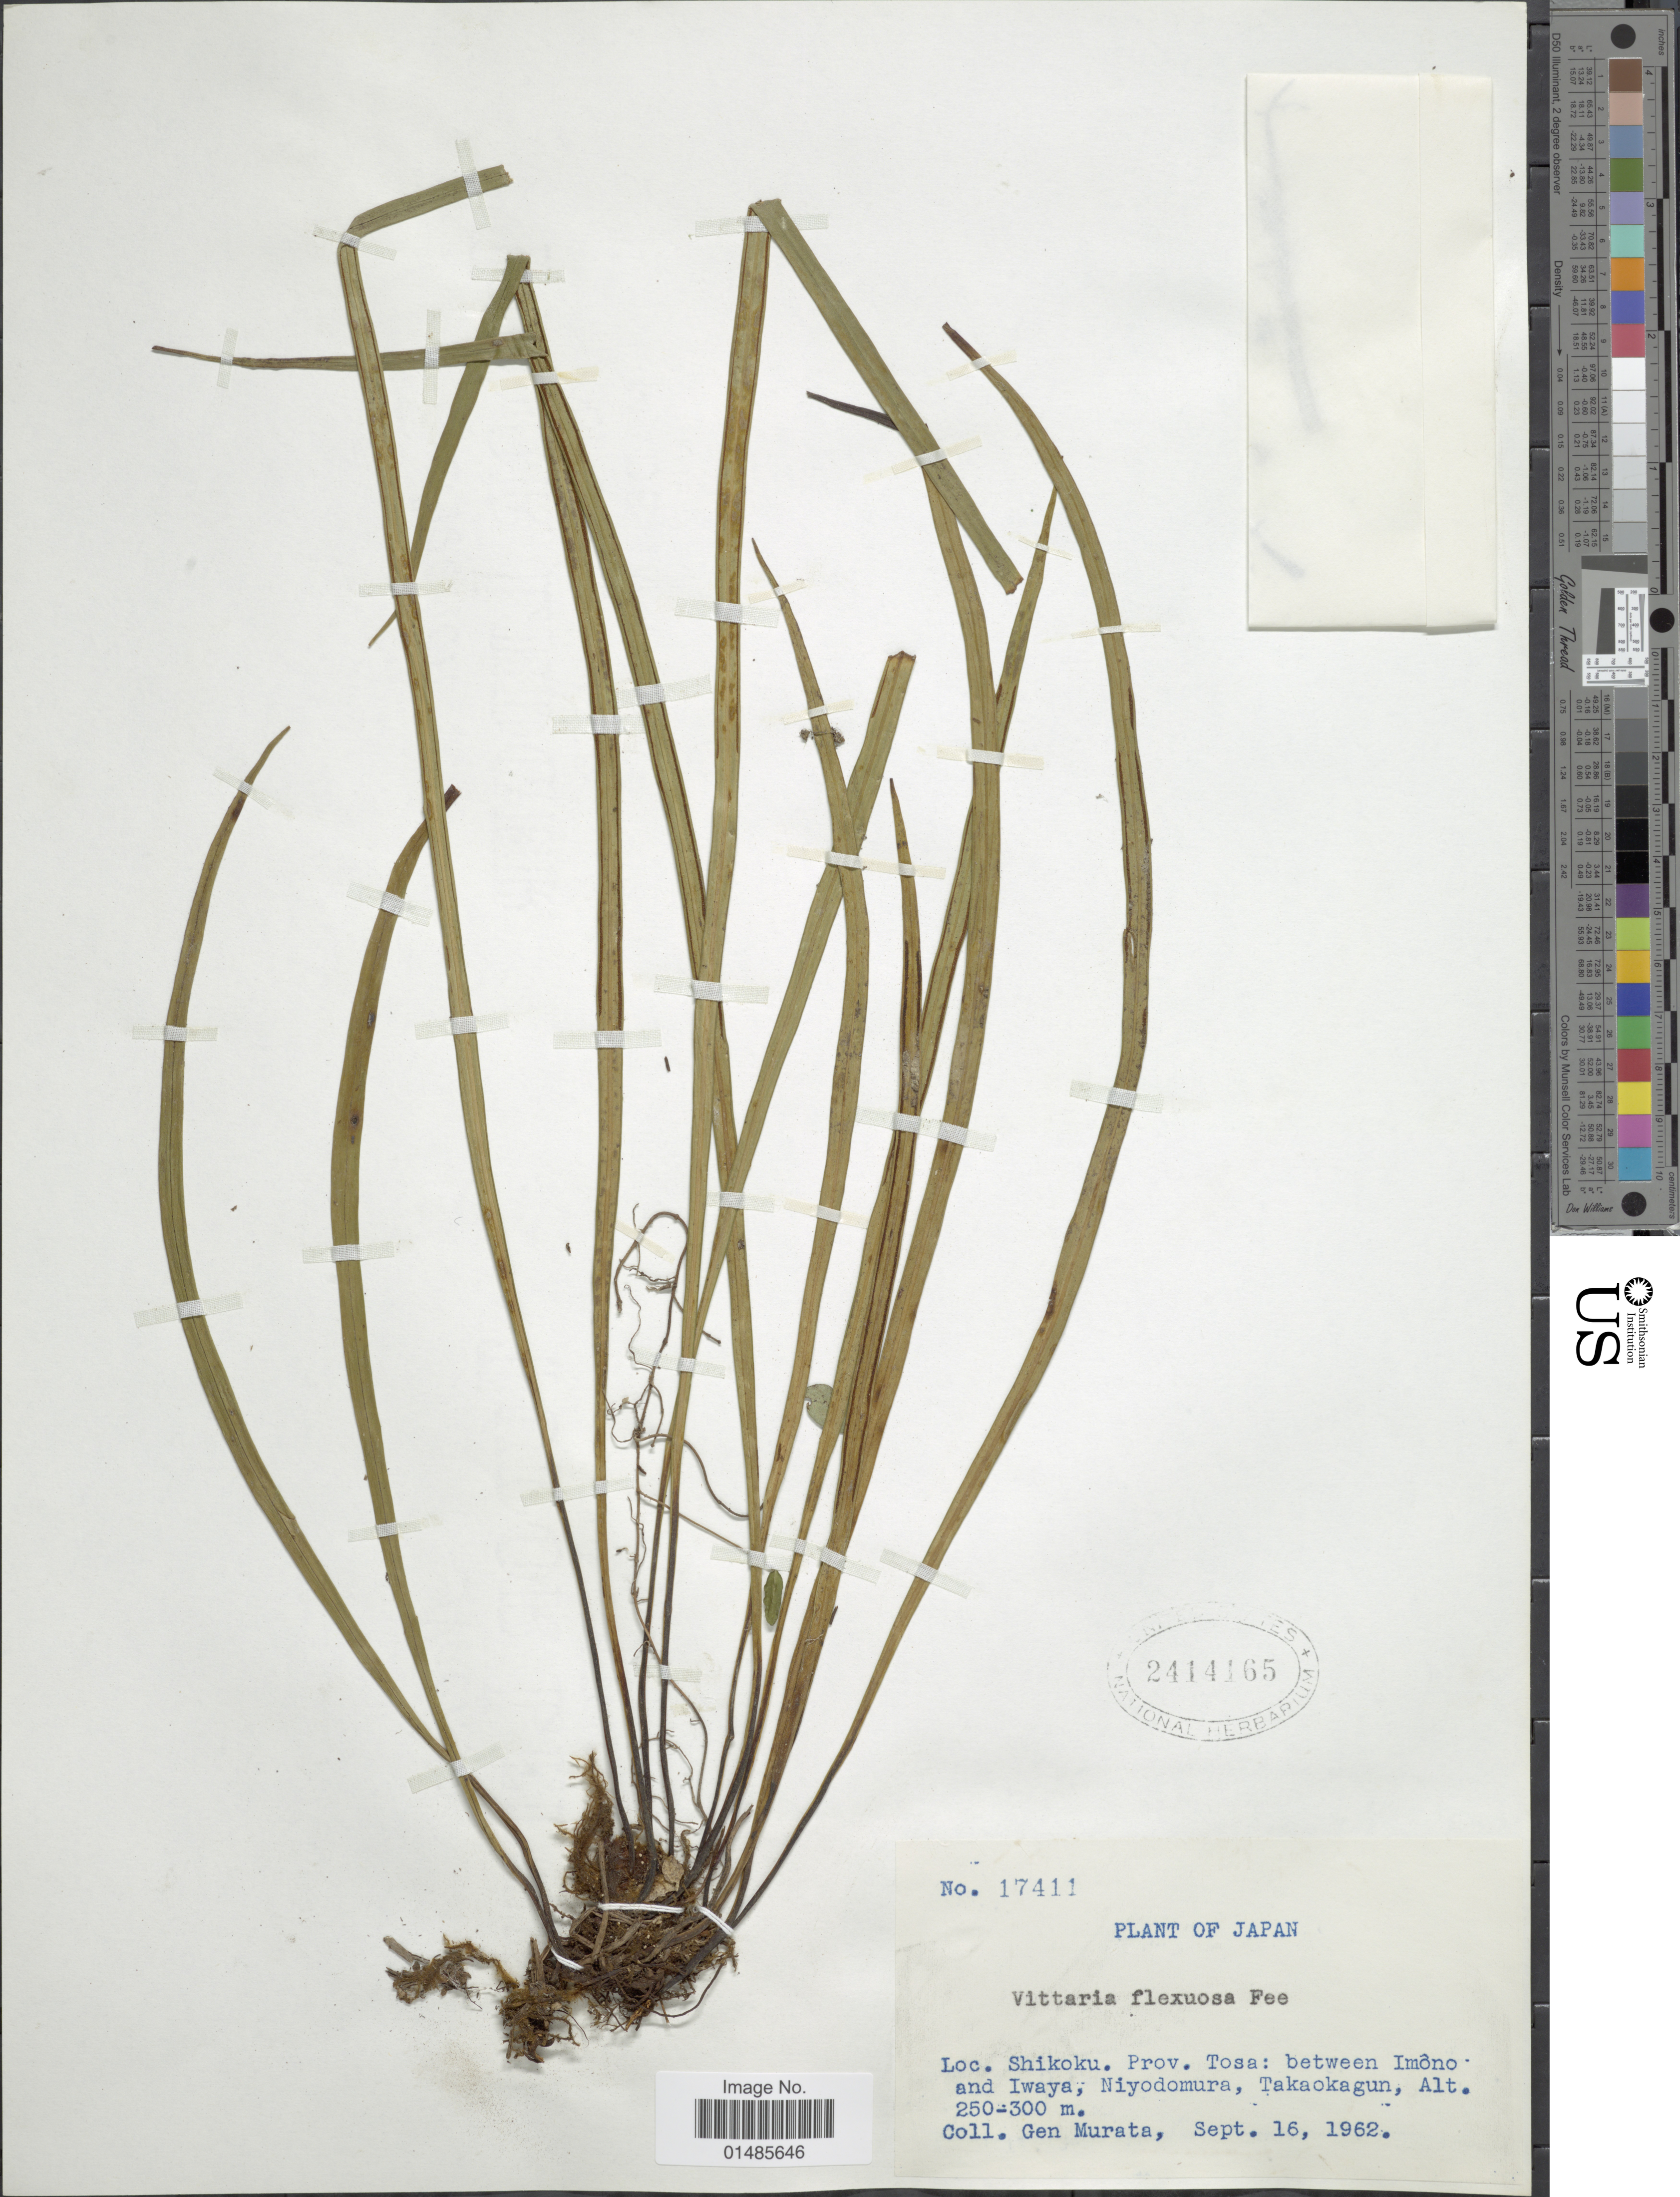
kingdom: Plantae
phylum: Tracheophyta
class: Polypodiopsida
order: Polypodiales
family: Pteridaceae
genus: Haplopteris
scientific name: Haplopteris flexuosa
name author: (Fée) E.H. Crane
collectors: G. Murata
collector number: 17411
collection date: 1962-09-16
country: Japan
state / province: Koti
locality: Shikoku. Prov. Tosa: between Imono and Iwaya, Niyodomura, Takaokagun.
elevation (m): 250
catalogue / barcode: US 2414165